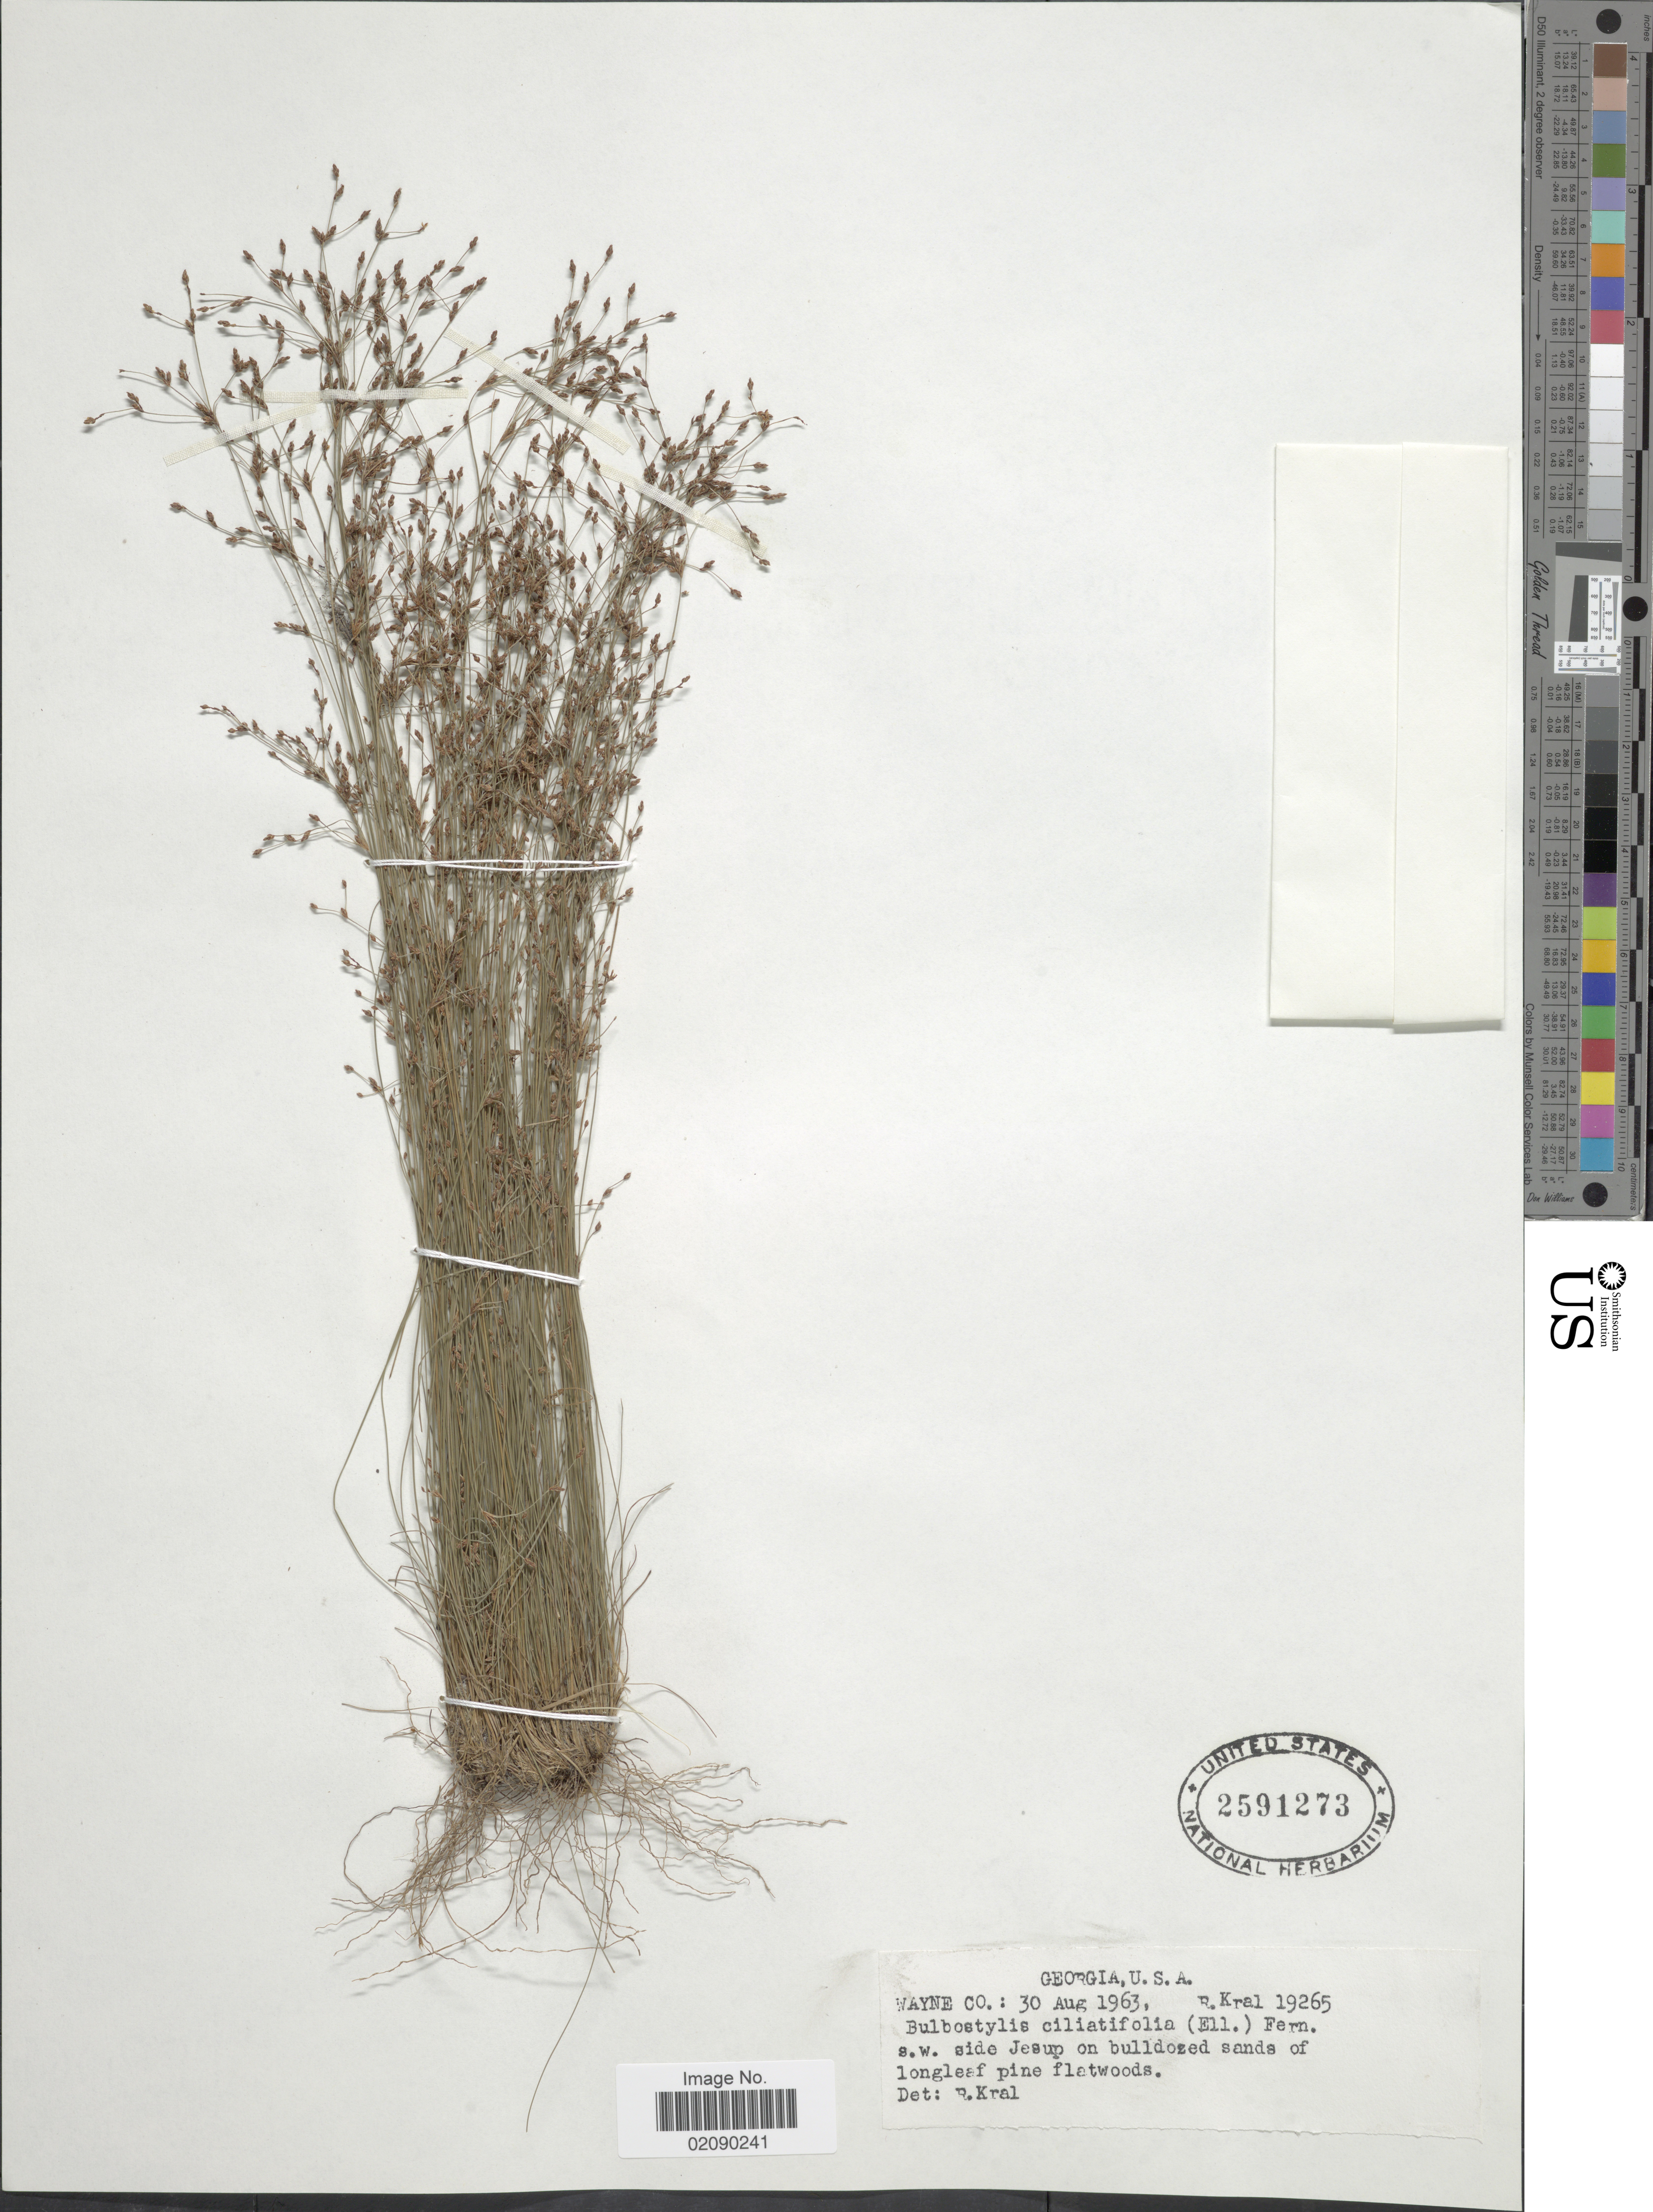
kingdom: Plantae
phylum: Tracheophyta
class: Liliopsida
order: Poales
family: Cyperaceae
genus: Bulbostylis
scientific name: Bulbostylis ciliatifolia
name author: (Elliott) Fernald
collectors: R. Kral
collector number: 19265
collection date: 1963-08-30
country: United States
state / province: Georgia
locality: Wayne Co. s.w. side Jesup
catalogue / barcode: US 2591273